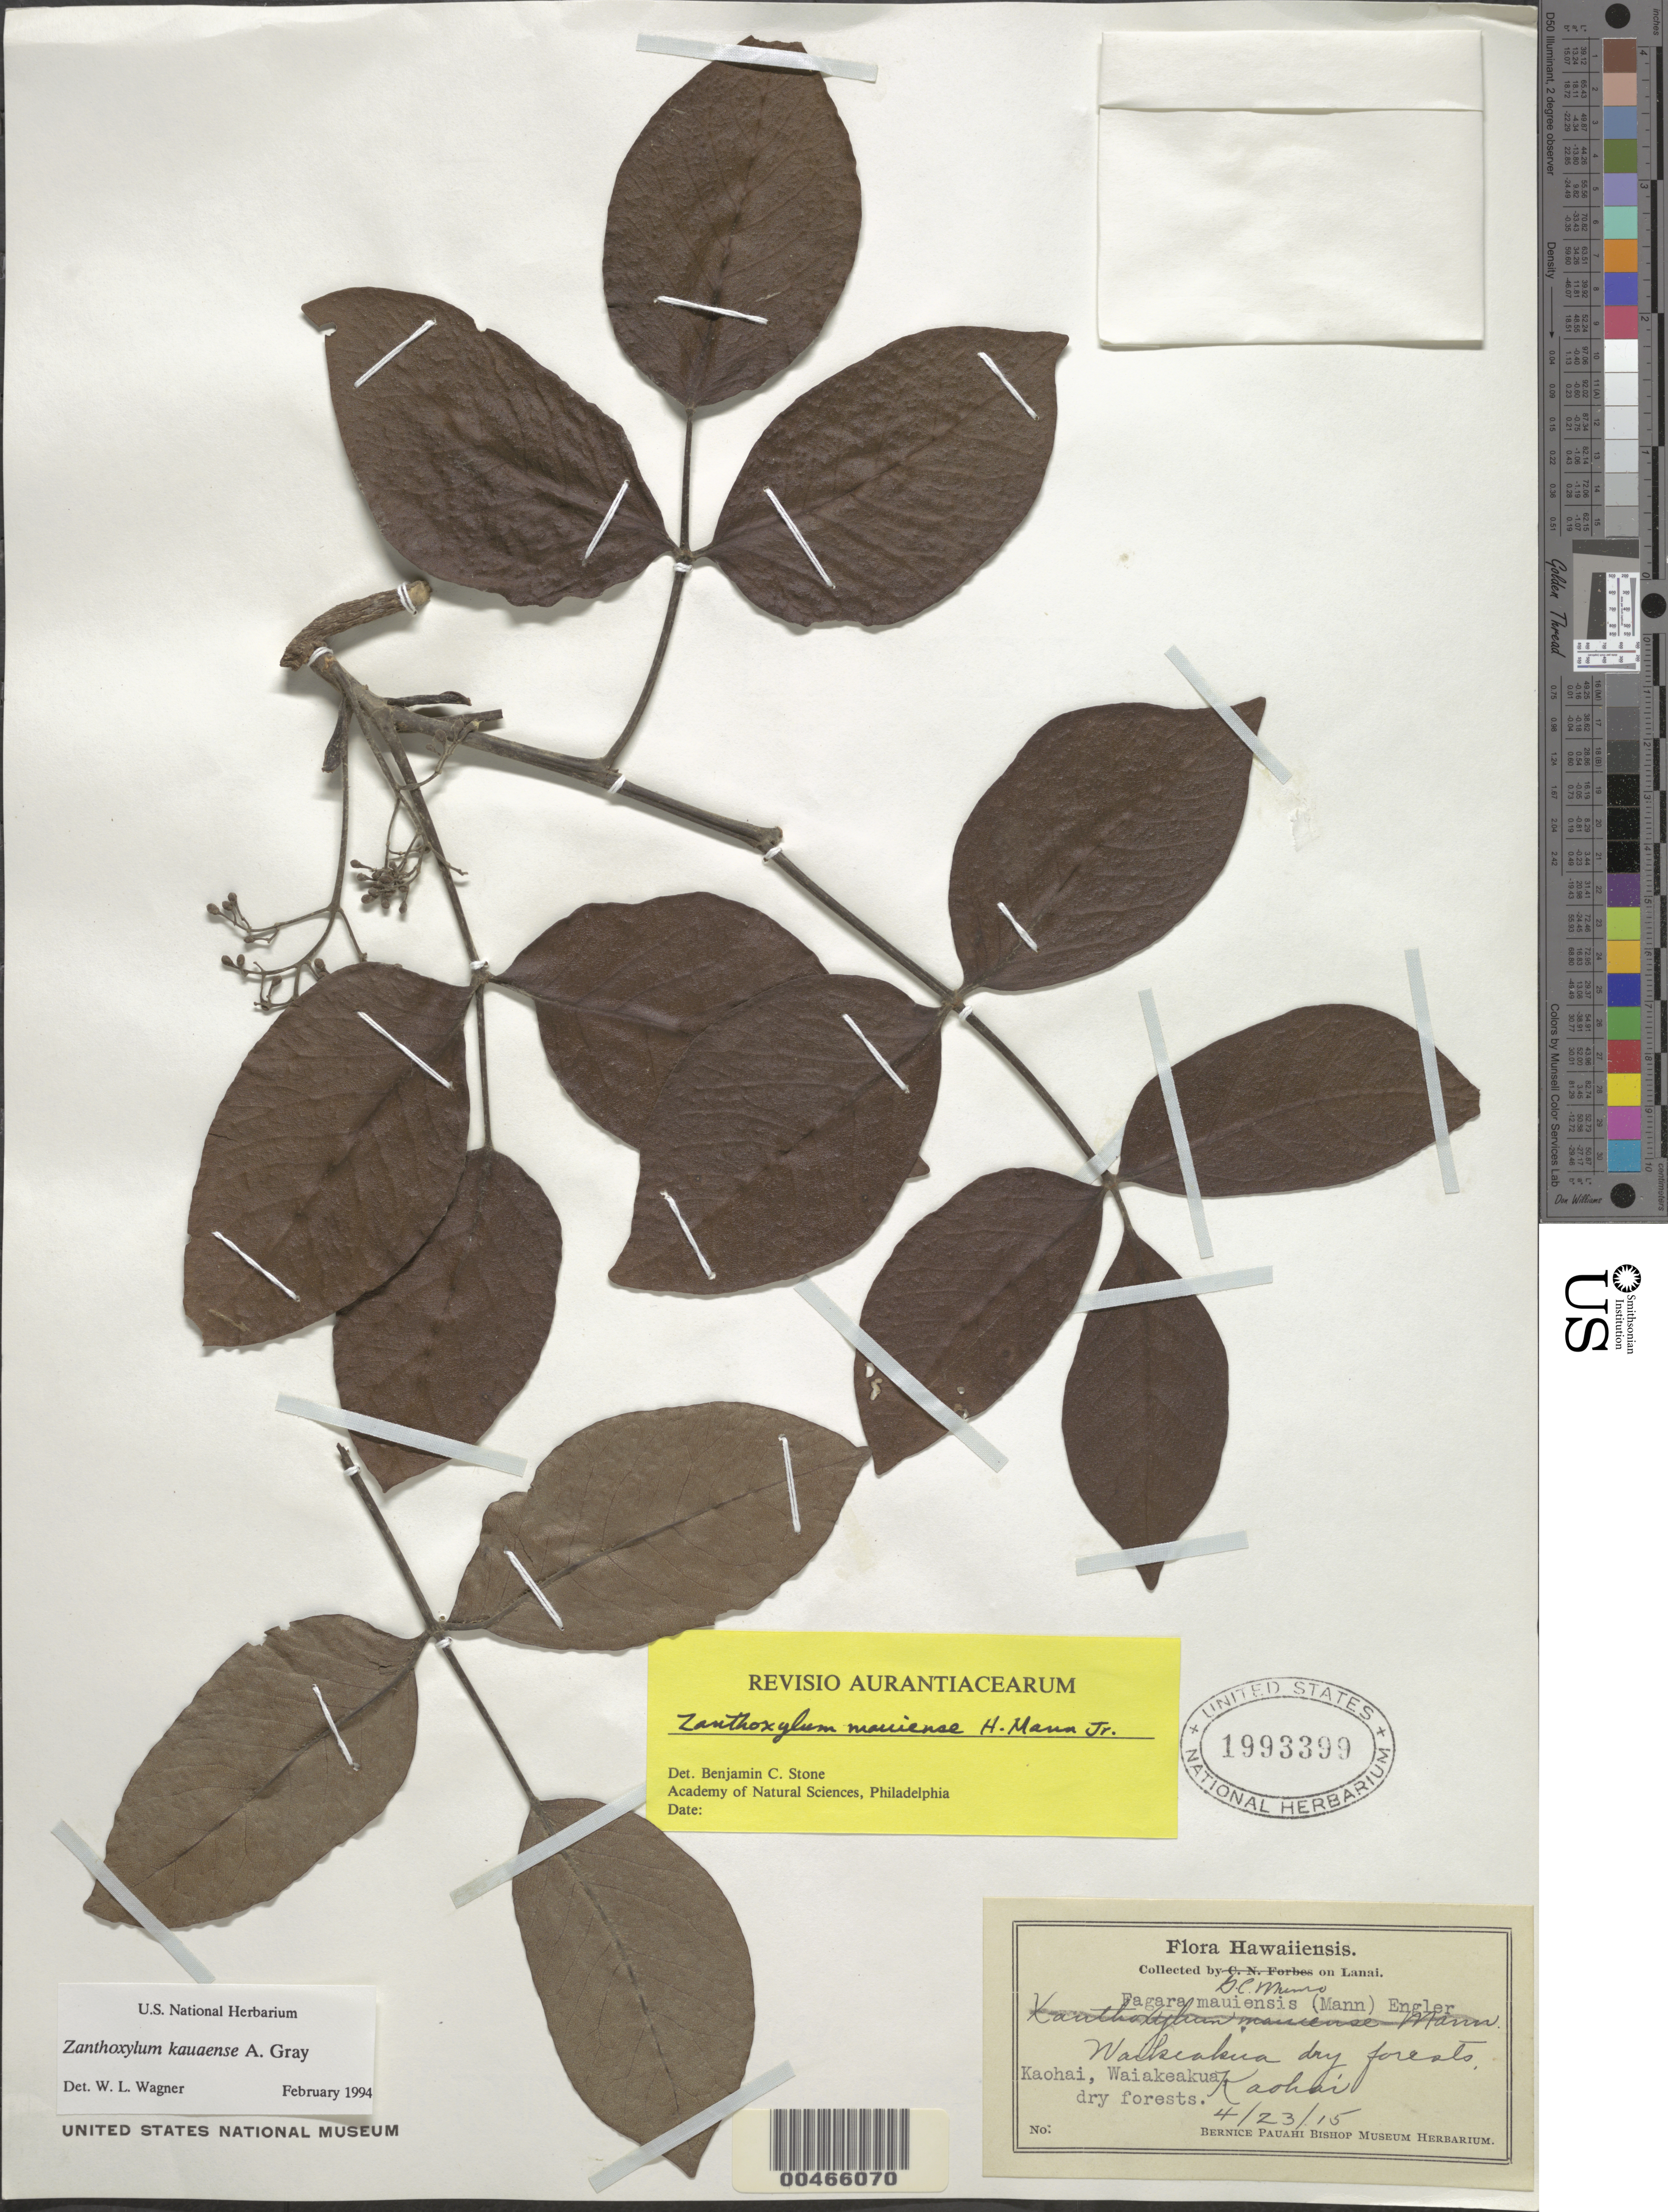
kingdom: Plantae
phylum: Tracheophyta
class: Magnoliopsida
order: Sapindales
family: Rutaceae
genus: Zanthoxylum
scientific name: Zanthoxylum kauaense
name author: A. Gray in Wilkes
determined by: Wagner, W. L., (BOT), Smithsonian Institution - National Museum of Natural History (UNITED STATES)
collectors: G. C. Munro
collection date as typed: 23 Apr 1915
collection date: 1915-04-23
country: United States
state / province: Hawaii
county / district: Maui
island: Lana'i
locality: Kaohai, Waiakeakua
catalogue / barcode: US 1993399